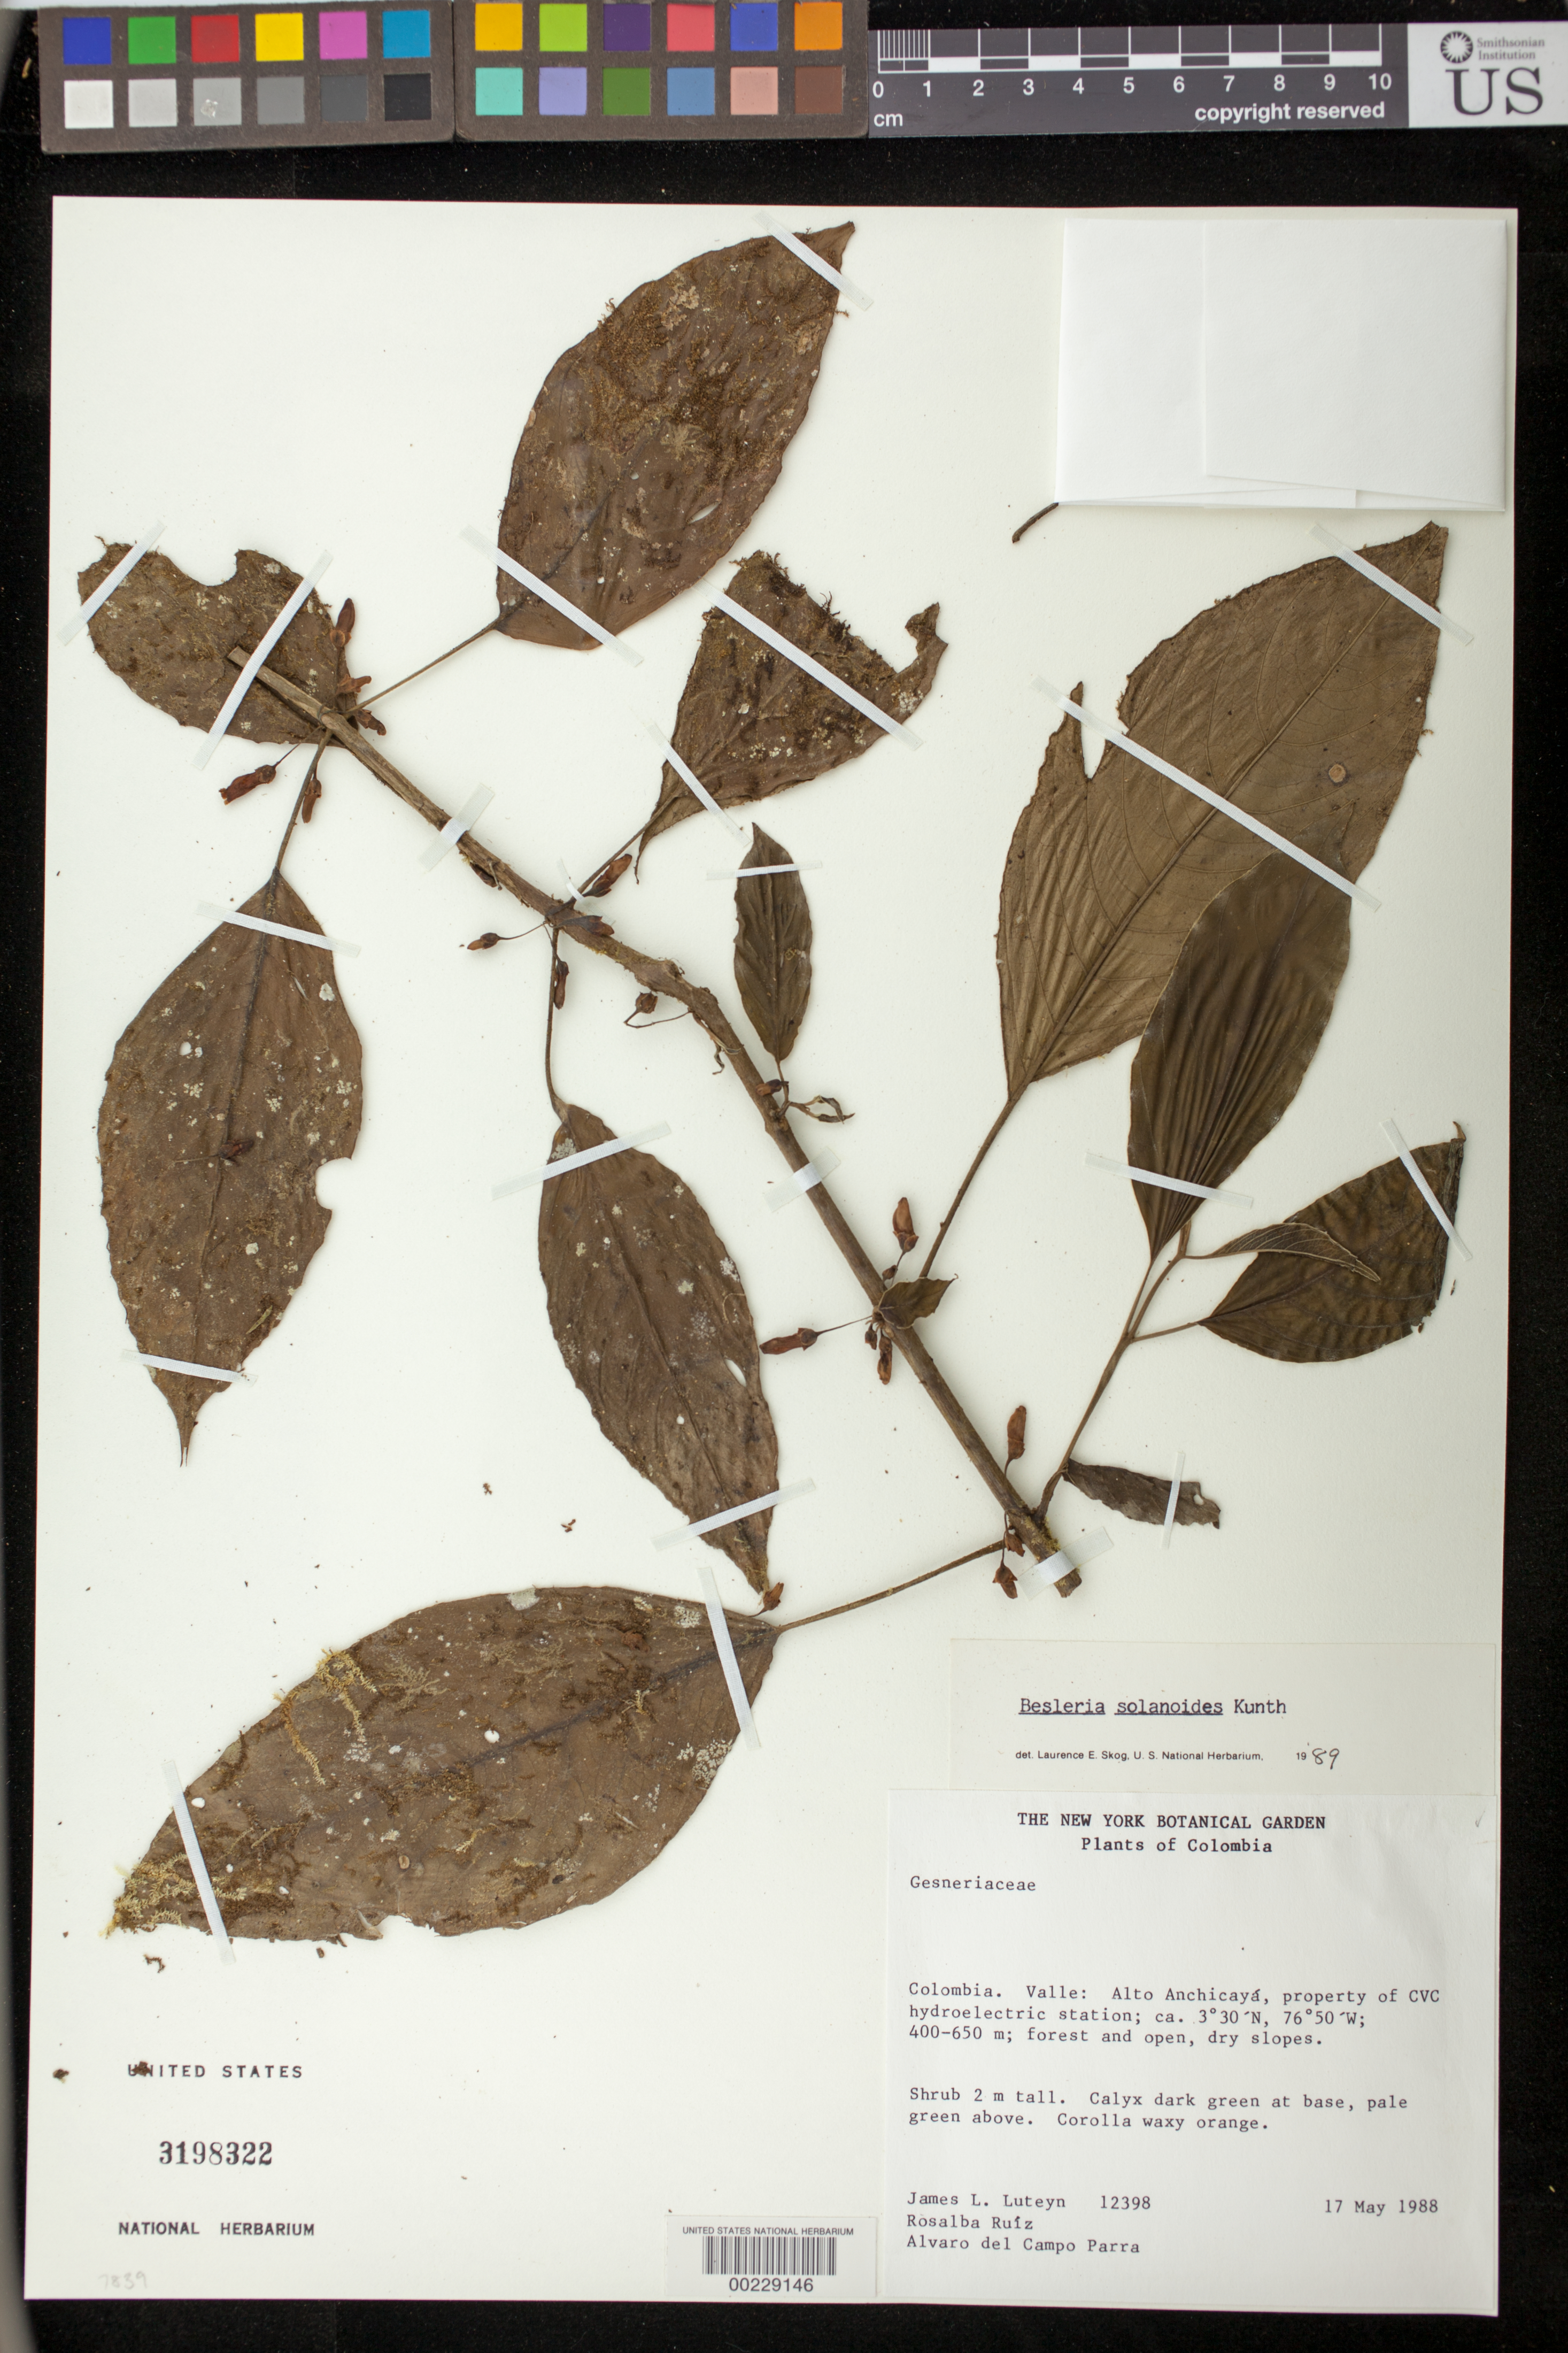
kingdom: Plantae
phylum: Tracheophyta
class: Magnoliopsida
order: Lamiales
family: Gesneriaceae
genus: Besleria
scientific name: Besleria solanoides var. solanoides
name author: Kunth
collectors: J. L. Luteyn & et al.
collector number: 12398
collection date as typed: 17 May 1988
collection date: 1988-05-17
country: Colombia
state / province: Valle del Cauca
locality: Alto Anchicaya, property of CVC Hydroelectric Station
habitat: Forest and open, dry slopes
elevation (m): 400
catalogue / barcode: US 3198322